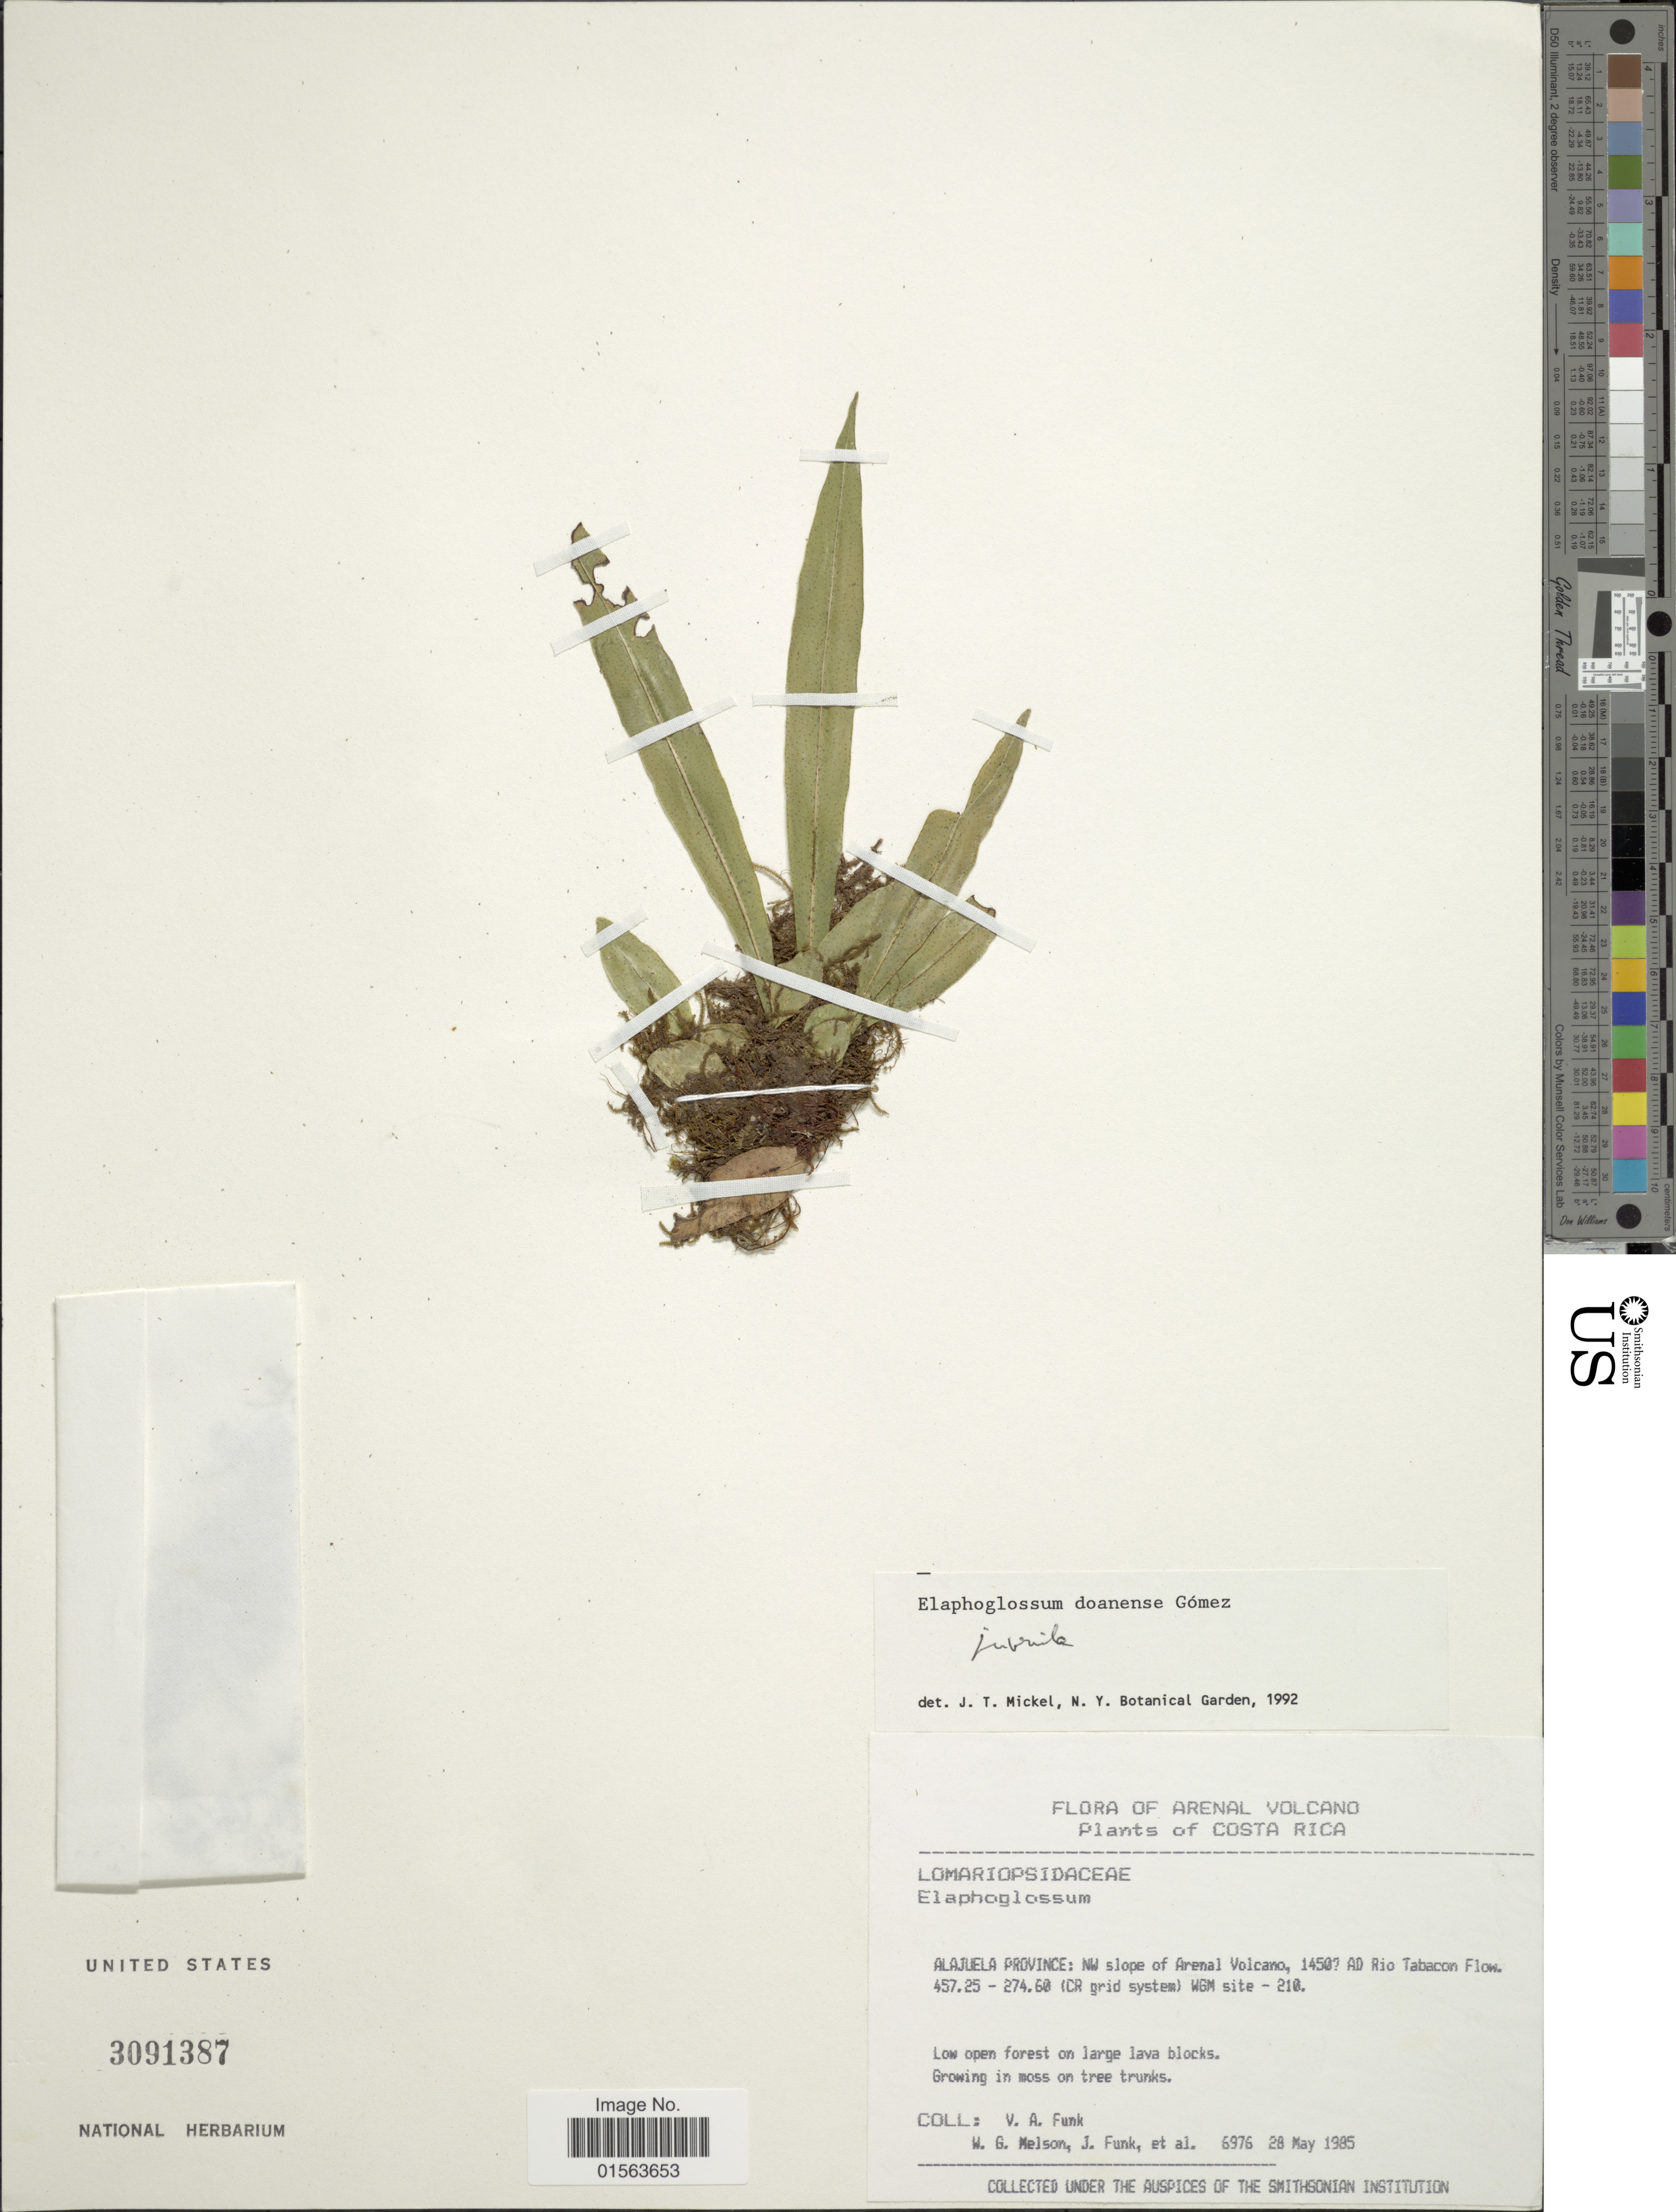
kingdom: Plantae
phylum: Tracheophyta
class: Polypodiopsida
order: Polypodiales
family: Dryopteridaceae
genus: Elaphoglossum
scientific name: Elaphoglossum doanense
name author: L.D. Gómez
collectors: V. Funk, W. Melson, J. Funk & et al.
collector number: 6976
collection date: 1985-05-28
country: Costa Rica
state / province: Alajuela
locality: Arenal Volcano, Alajuela Province: NW slope of Arenal Volcano, ad Rio Tabacon Flow. 457.25 - 274.60 (CR grid system) WGM site - 210.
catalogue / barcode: US 3091387